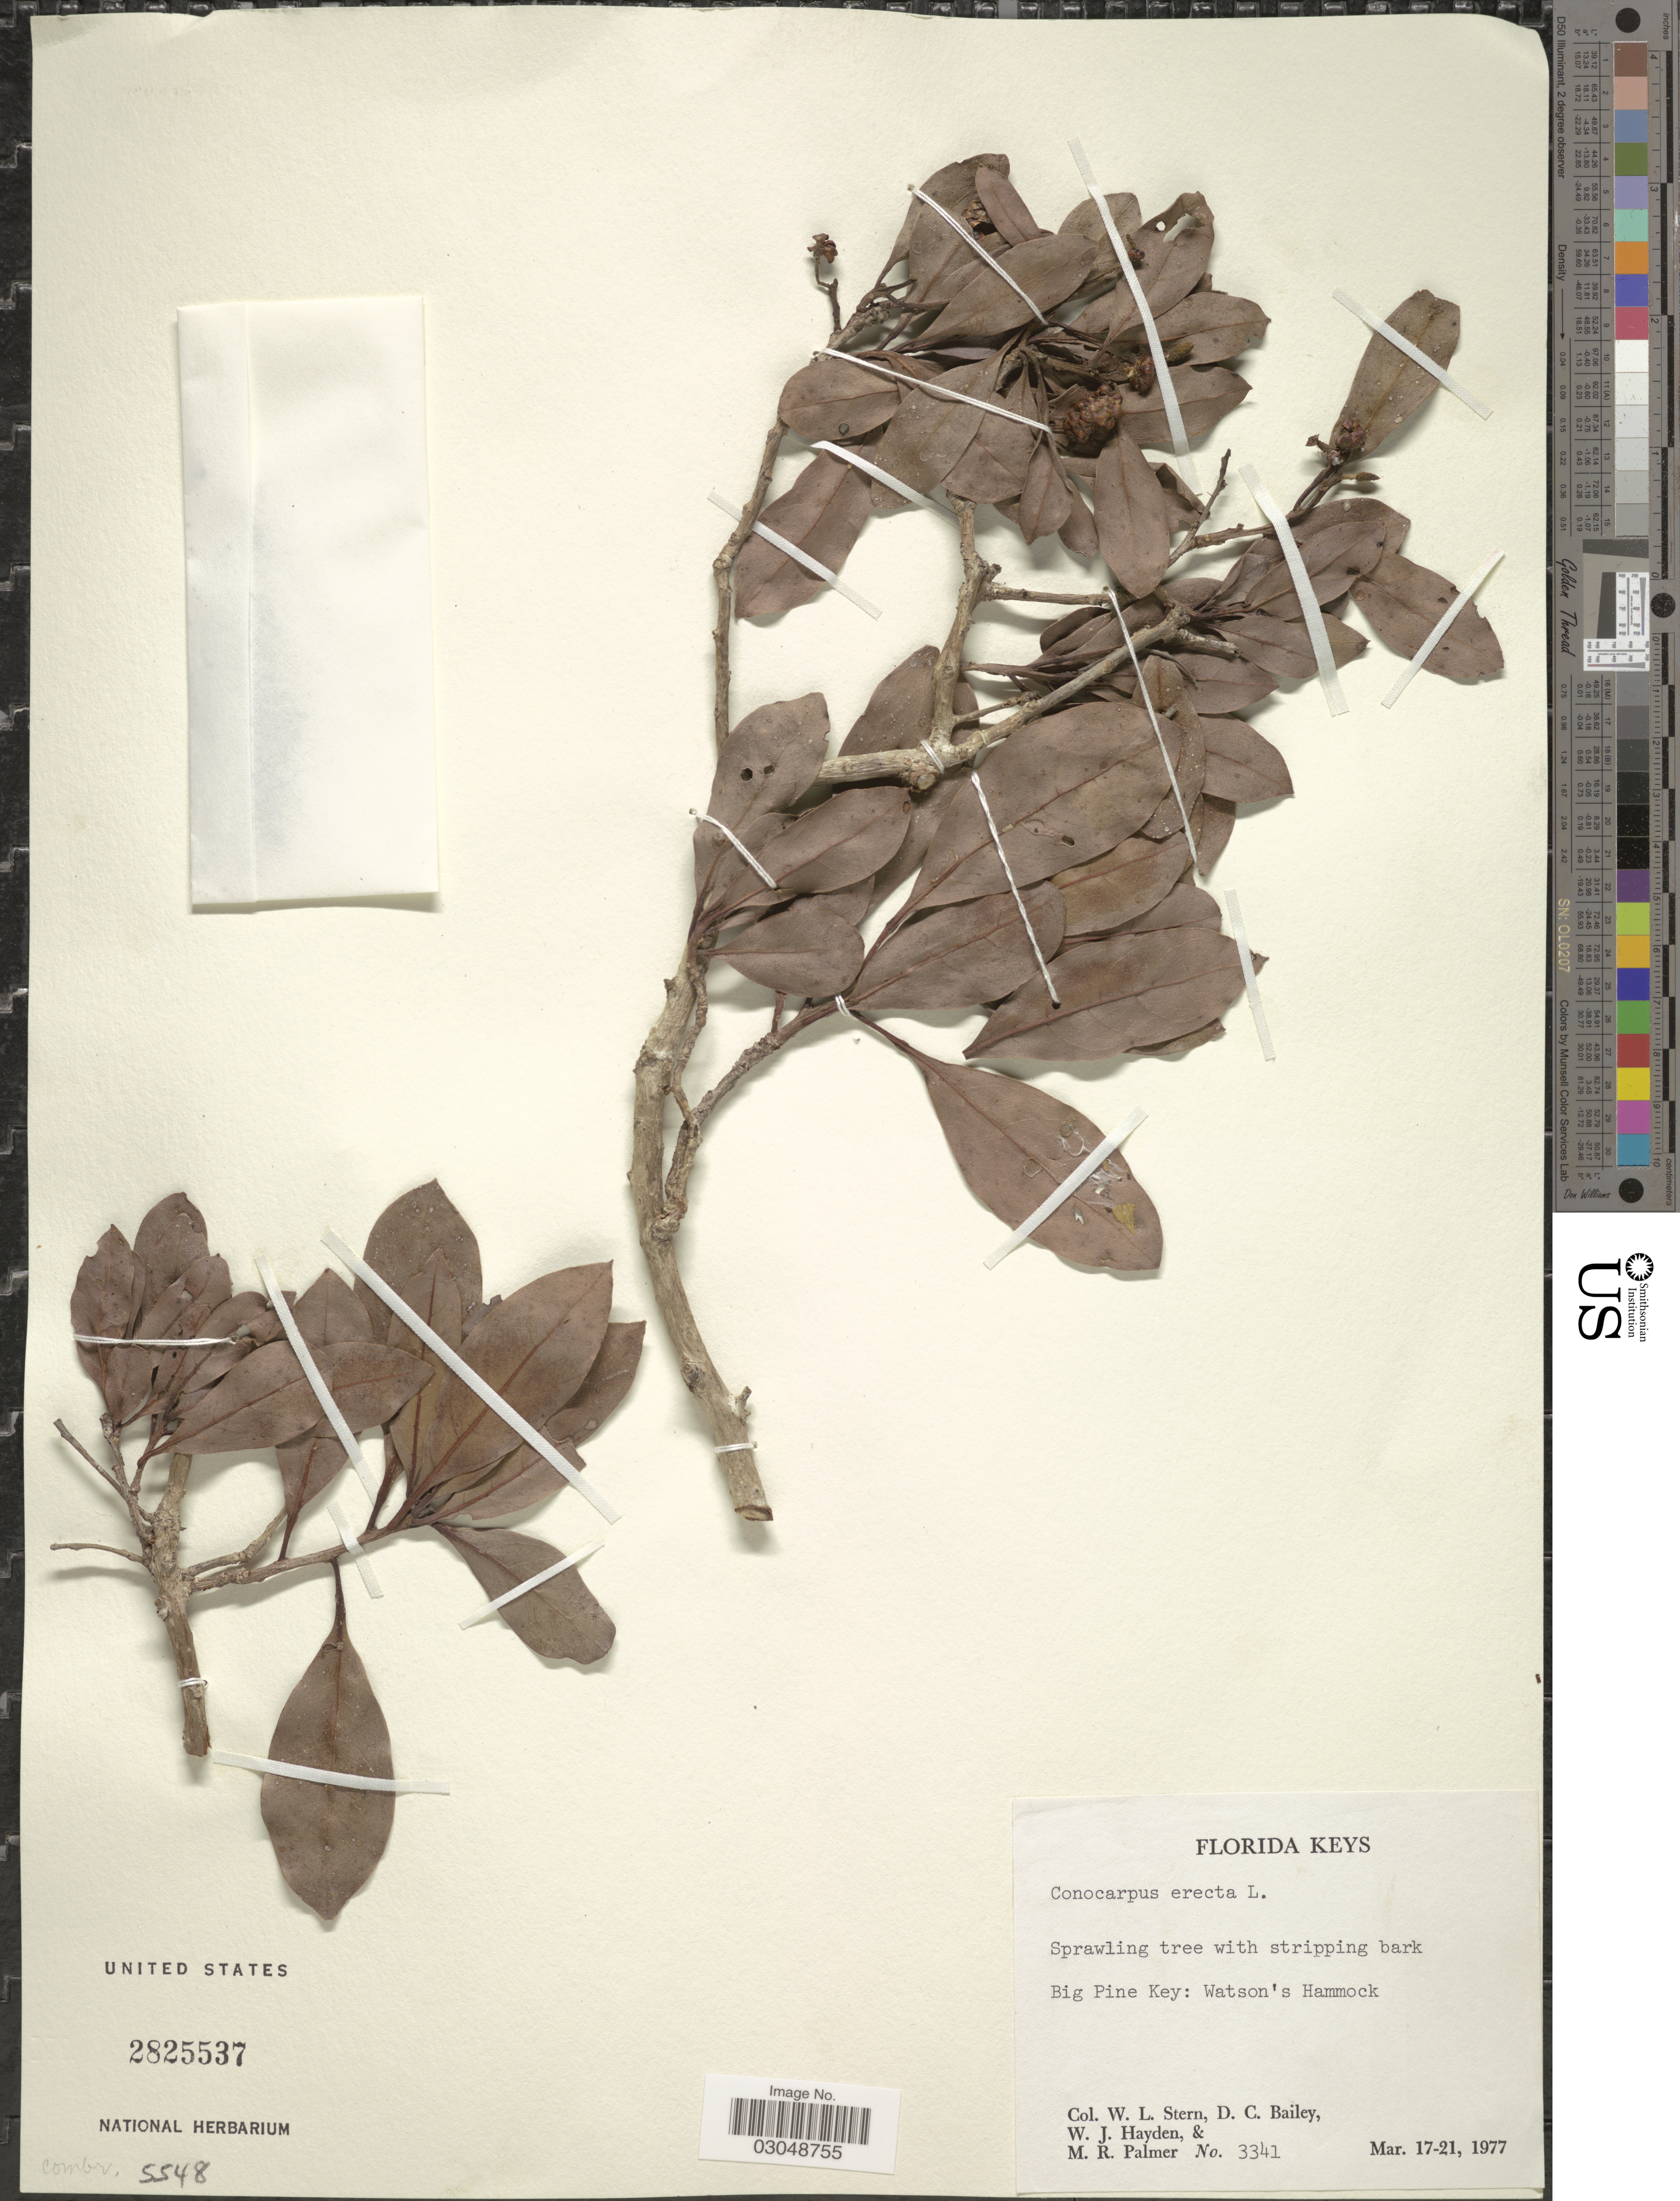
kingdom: Plantae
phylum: Tracheophyta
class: Magnoliopsida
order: Myrtales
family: Combretaceae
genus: Conocarpus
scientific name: Conocarpus erectus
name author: L.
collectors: W. L. Stern, D. C. Bailey, W. Hayden & M. R. Palmer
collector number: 3341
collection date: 1977-03-17/1977-03-21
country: United States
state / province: Florida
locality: Florida Keys. Big Pine Key: Watson's Hammock.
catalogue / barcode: US 2825537